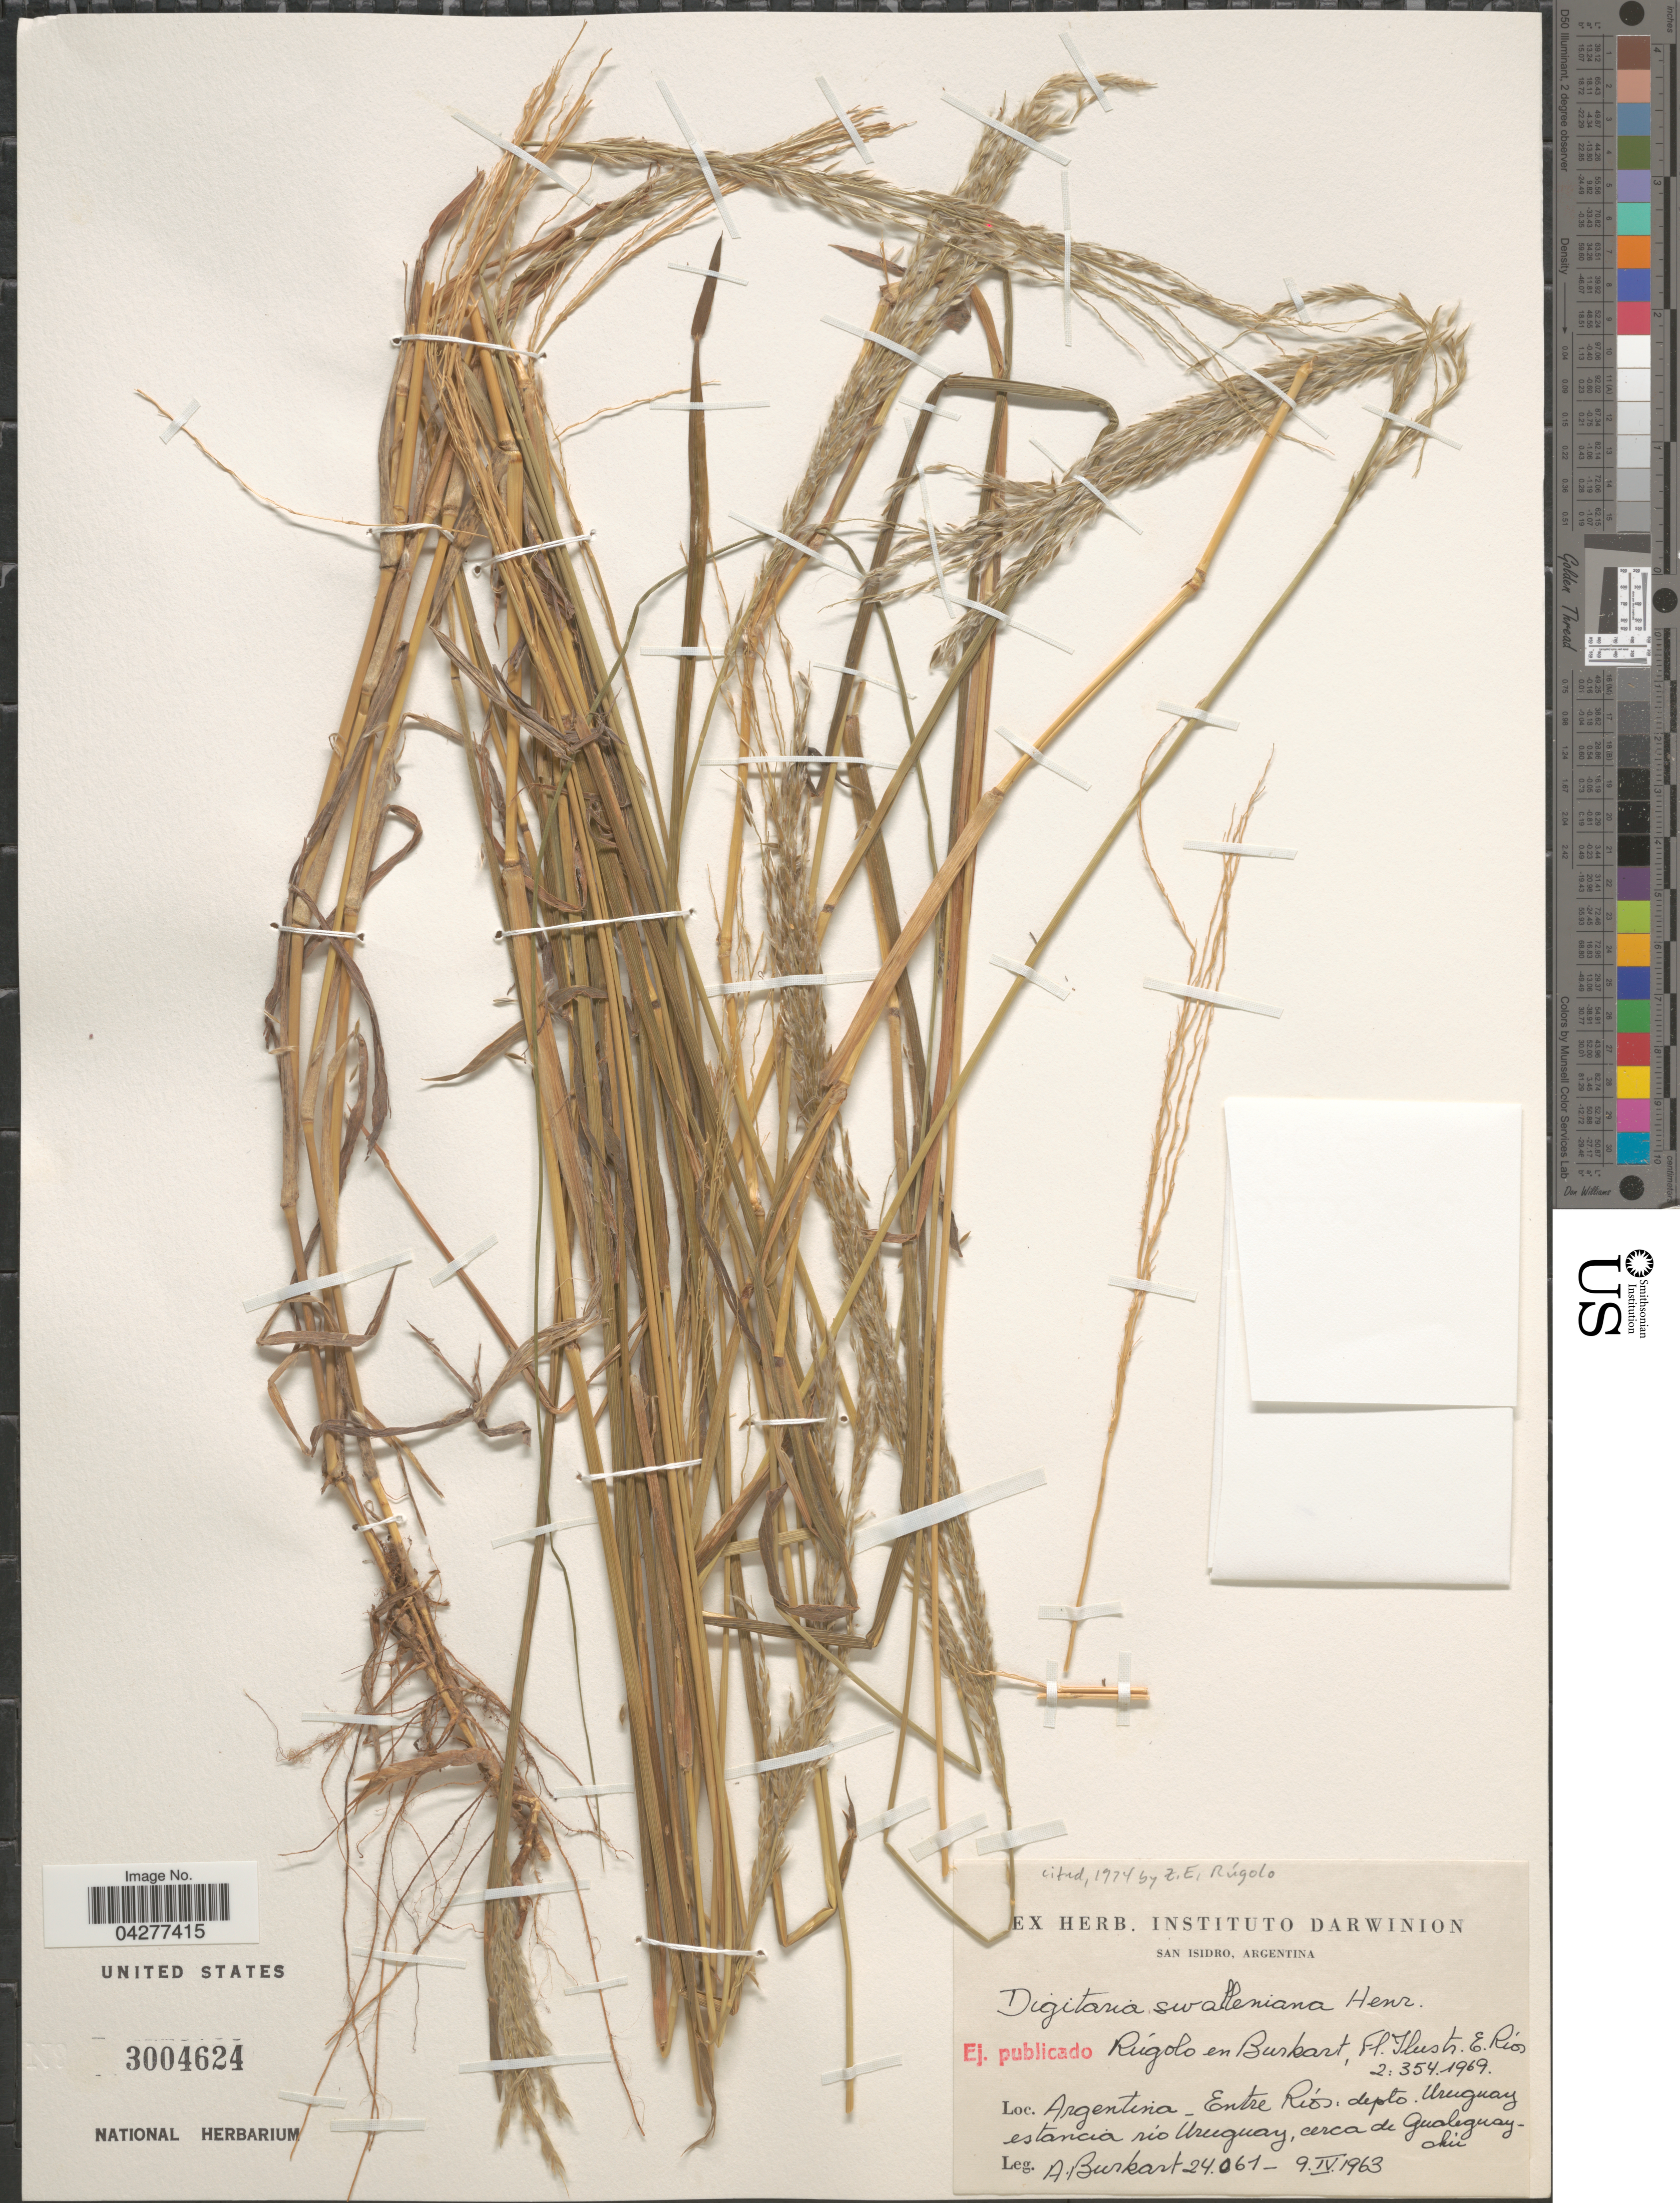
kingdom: Plantae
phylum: Tracheophyta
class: Liliopsida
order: Poales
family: Poaceae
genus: Digitaria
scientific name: Digitaria swalleniana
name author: Henr.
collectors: A. E. Burkart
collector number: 24061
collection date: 1963-04-09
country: Argentina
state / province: Entre Rios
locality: Depto. Uruguay estancia río Uruguay, cerca de Gualeguaychú.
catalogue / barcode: US 3004624